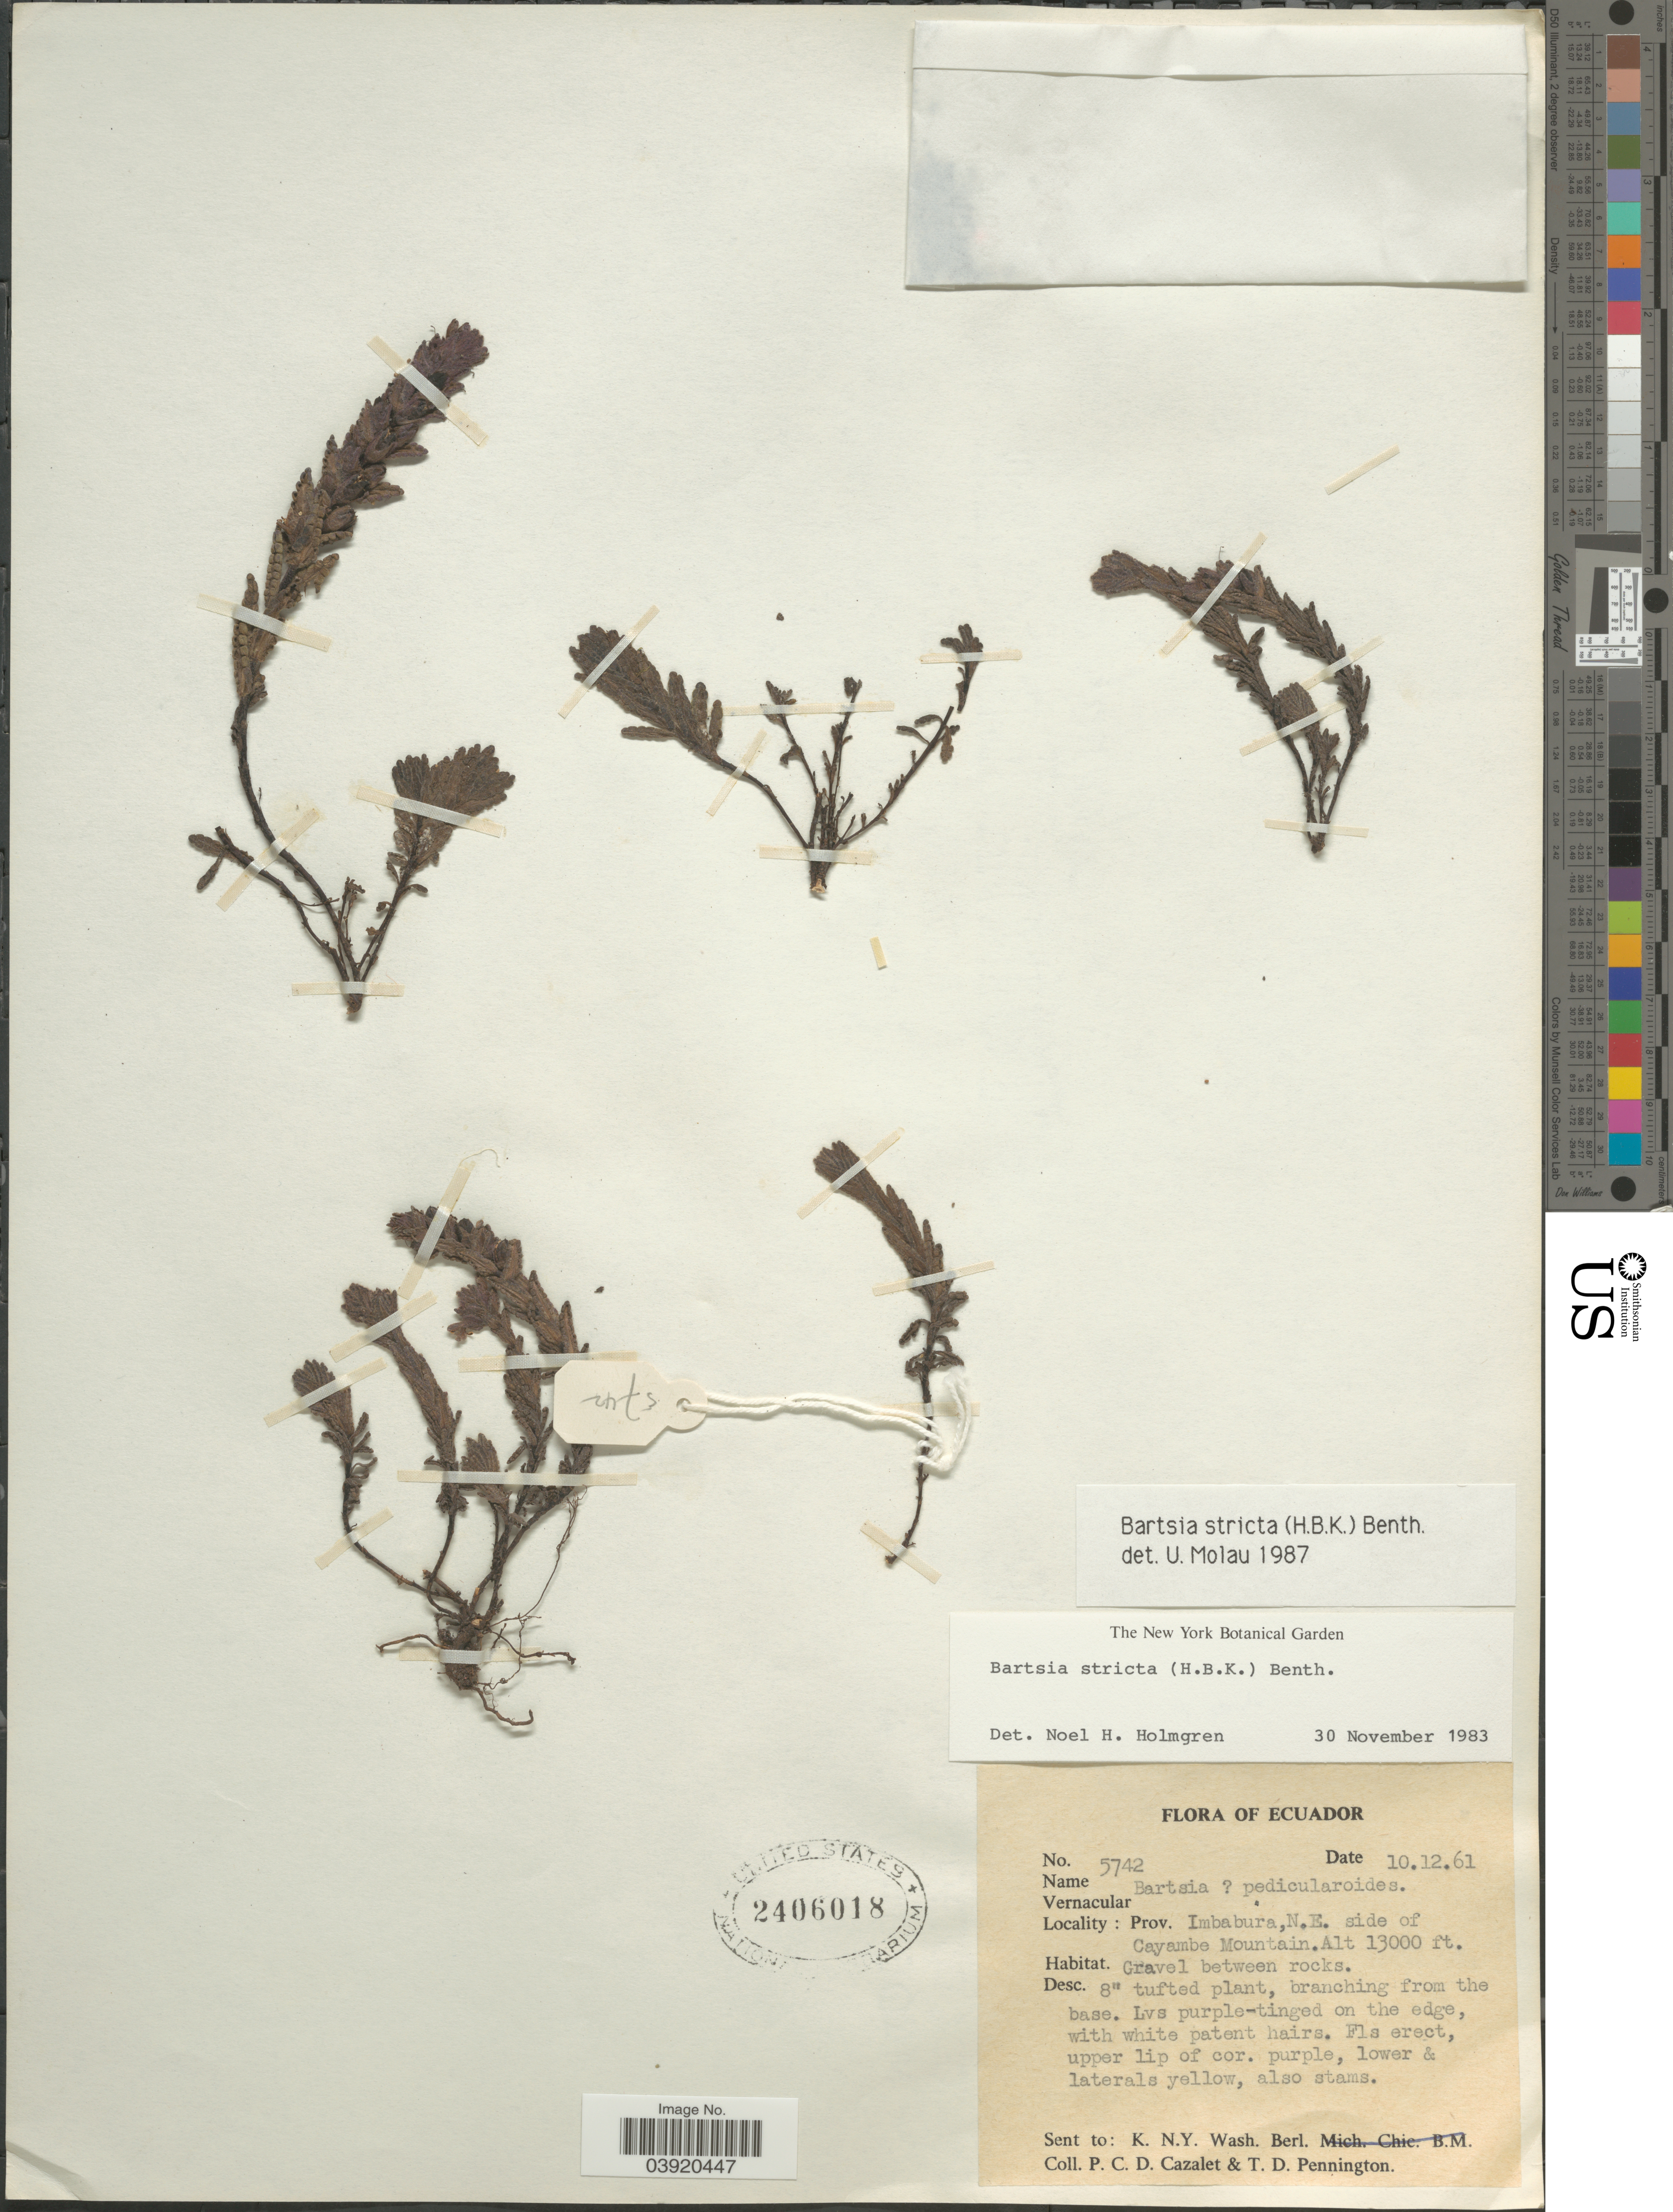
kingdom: Plantae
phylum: Tracheophyta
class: Magnoliopsida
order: Lamiales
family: Orobanchaceae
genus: Bartsia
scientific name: Bartsia stricta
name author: (Kunth) Benth.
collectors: P. C. D. Cazalet & T. D. Pennington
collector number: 5742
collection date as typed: Transcribed d/m/y: 10/12/61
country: Ecuador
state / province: Imbabura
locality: N.E. side of Cayambe Mountain.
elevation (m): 3962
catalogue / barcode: US 2406018